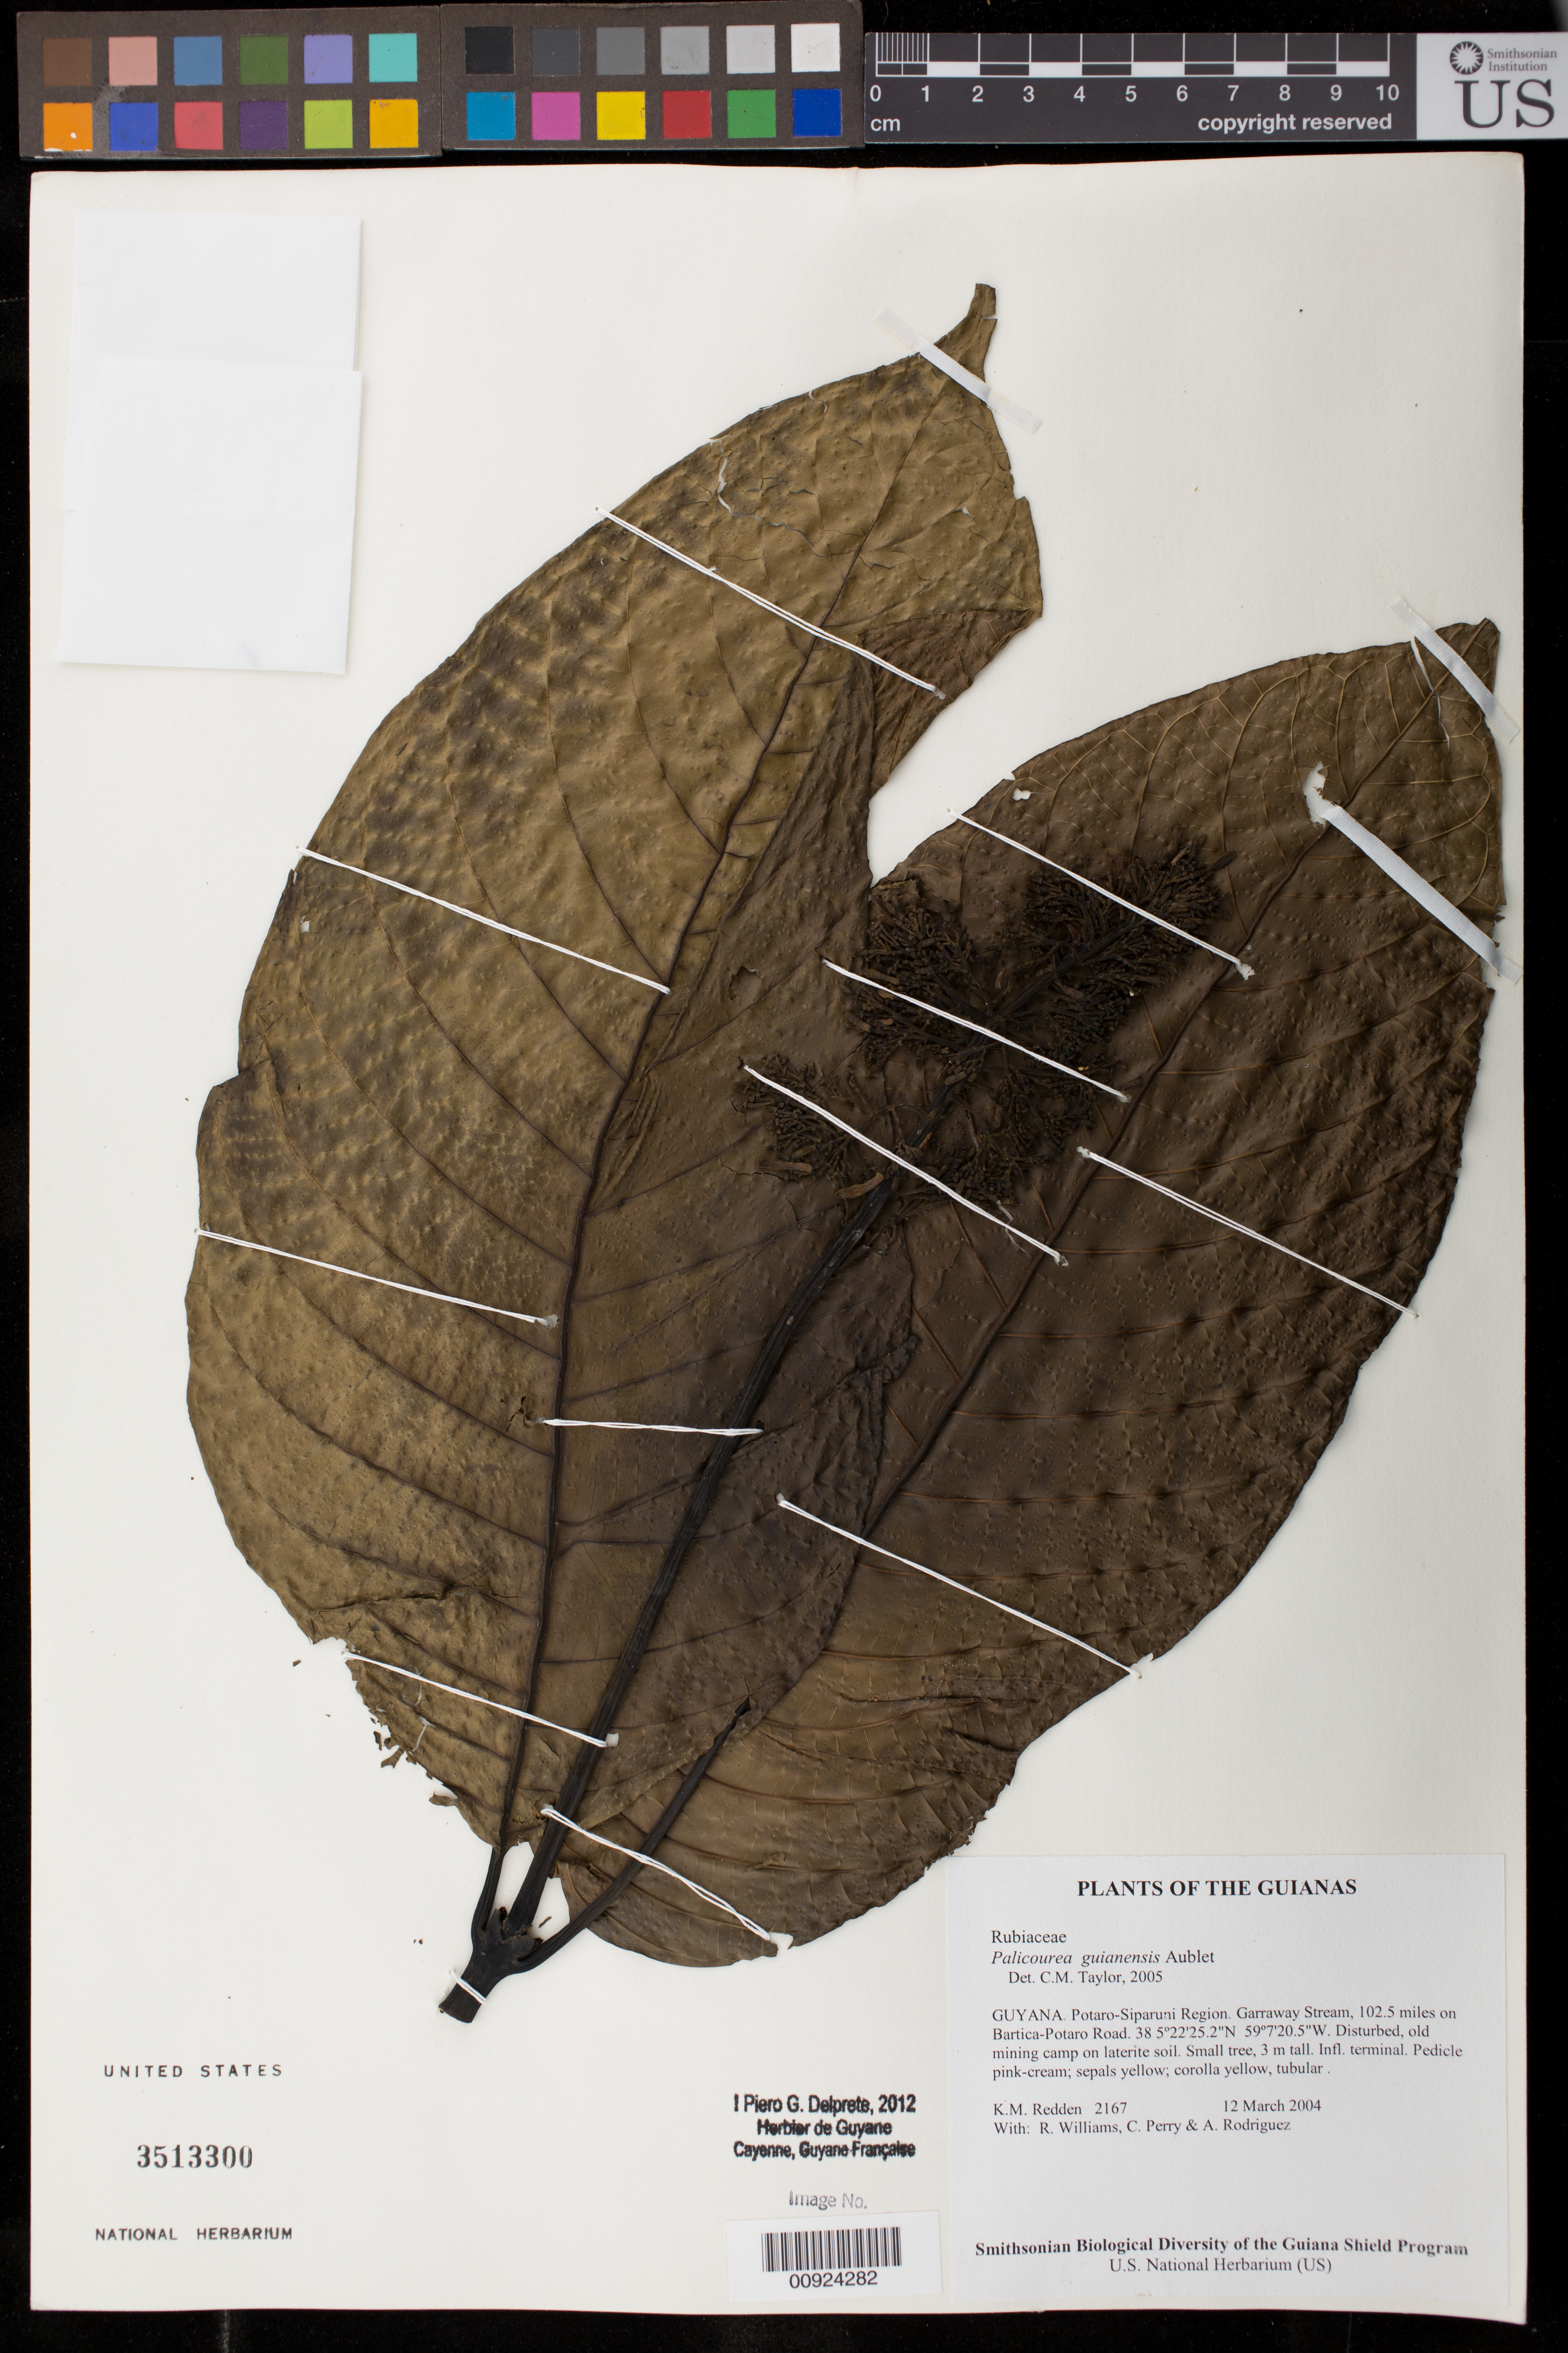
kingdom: Plantae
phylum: Tracheophyta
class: Magnoliopsida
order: Gentianales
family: Rubiaceae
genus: Palicourea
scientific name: Palicourea guianensis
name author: Aubl.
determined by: Taylor, Charlotte M.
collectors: K. M. Redden, R. Williams, C. Perry & A. Rodriguez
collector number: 2167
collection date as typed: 12 March 2004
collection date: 2004-03-12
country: Guyana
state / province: Potaro-Siparuni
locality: Garraway Stream, 102.5 miles on Bartica-Potaro Road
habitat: Disturbed, old mining camp on laterite soil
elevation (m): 38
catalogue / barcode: US 3513300